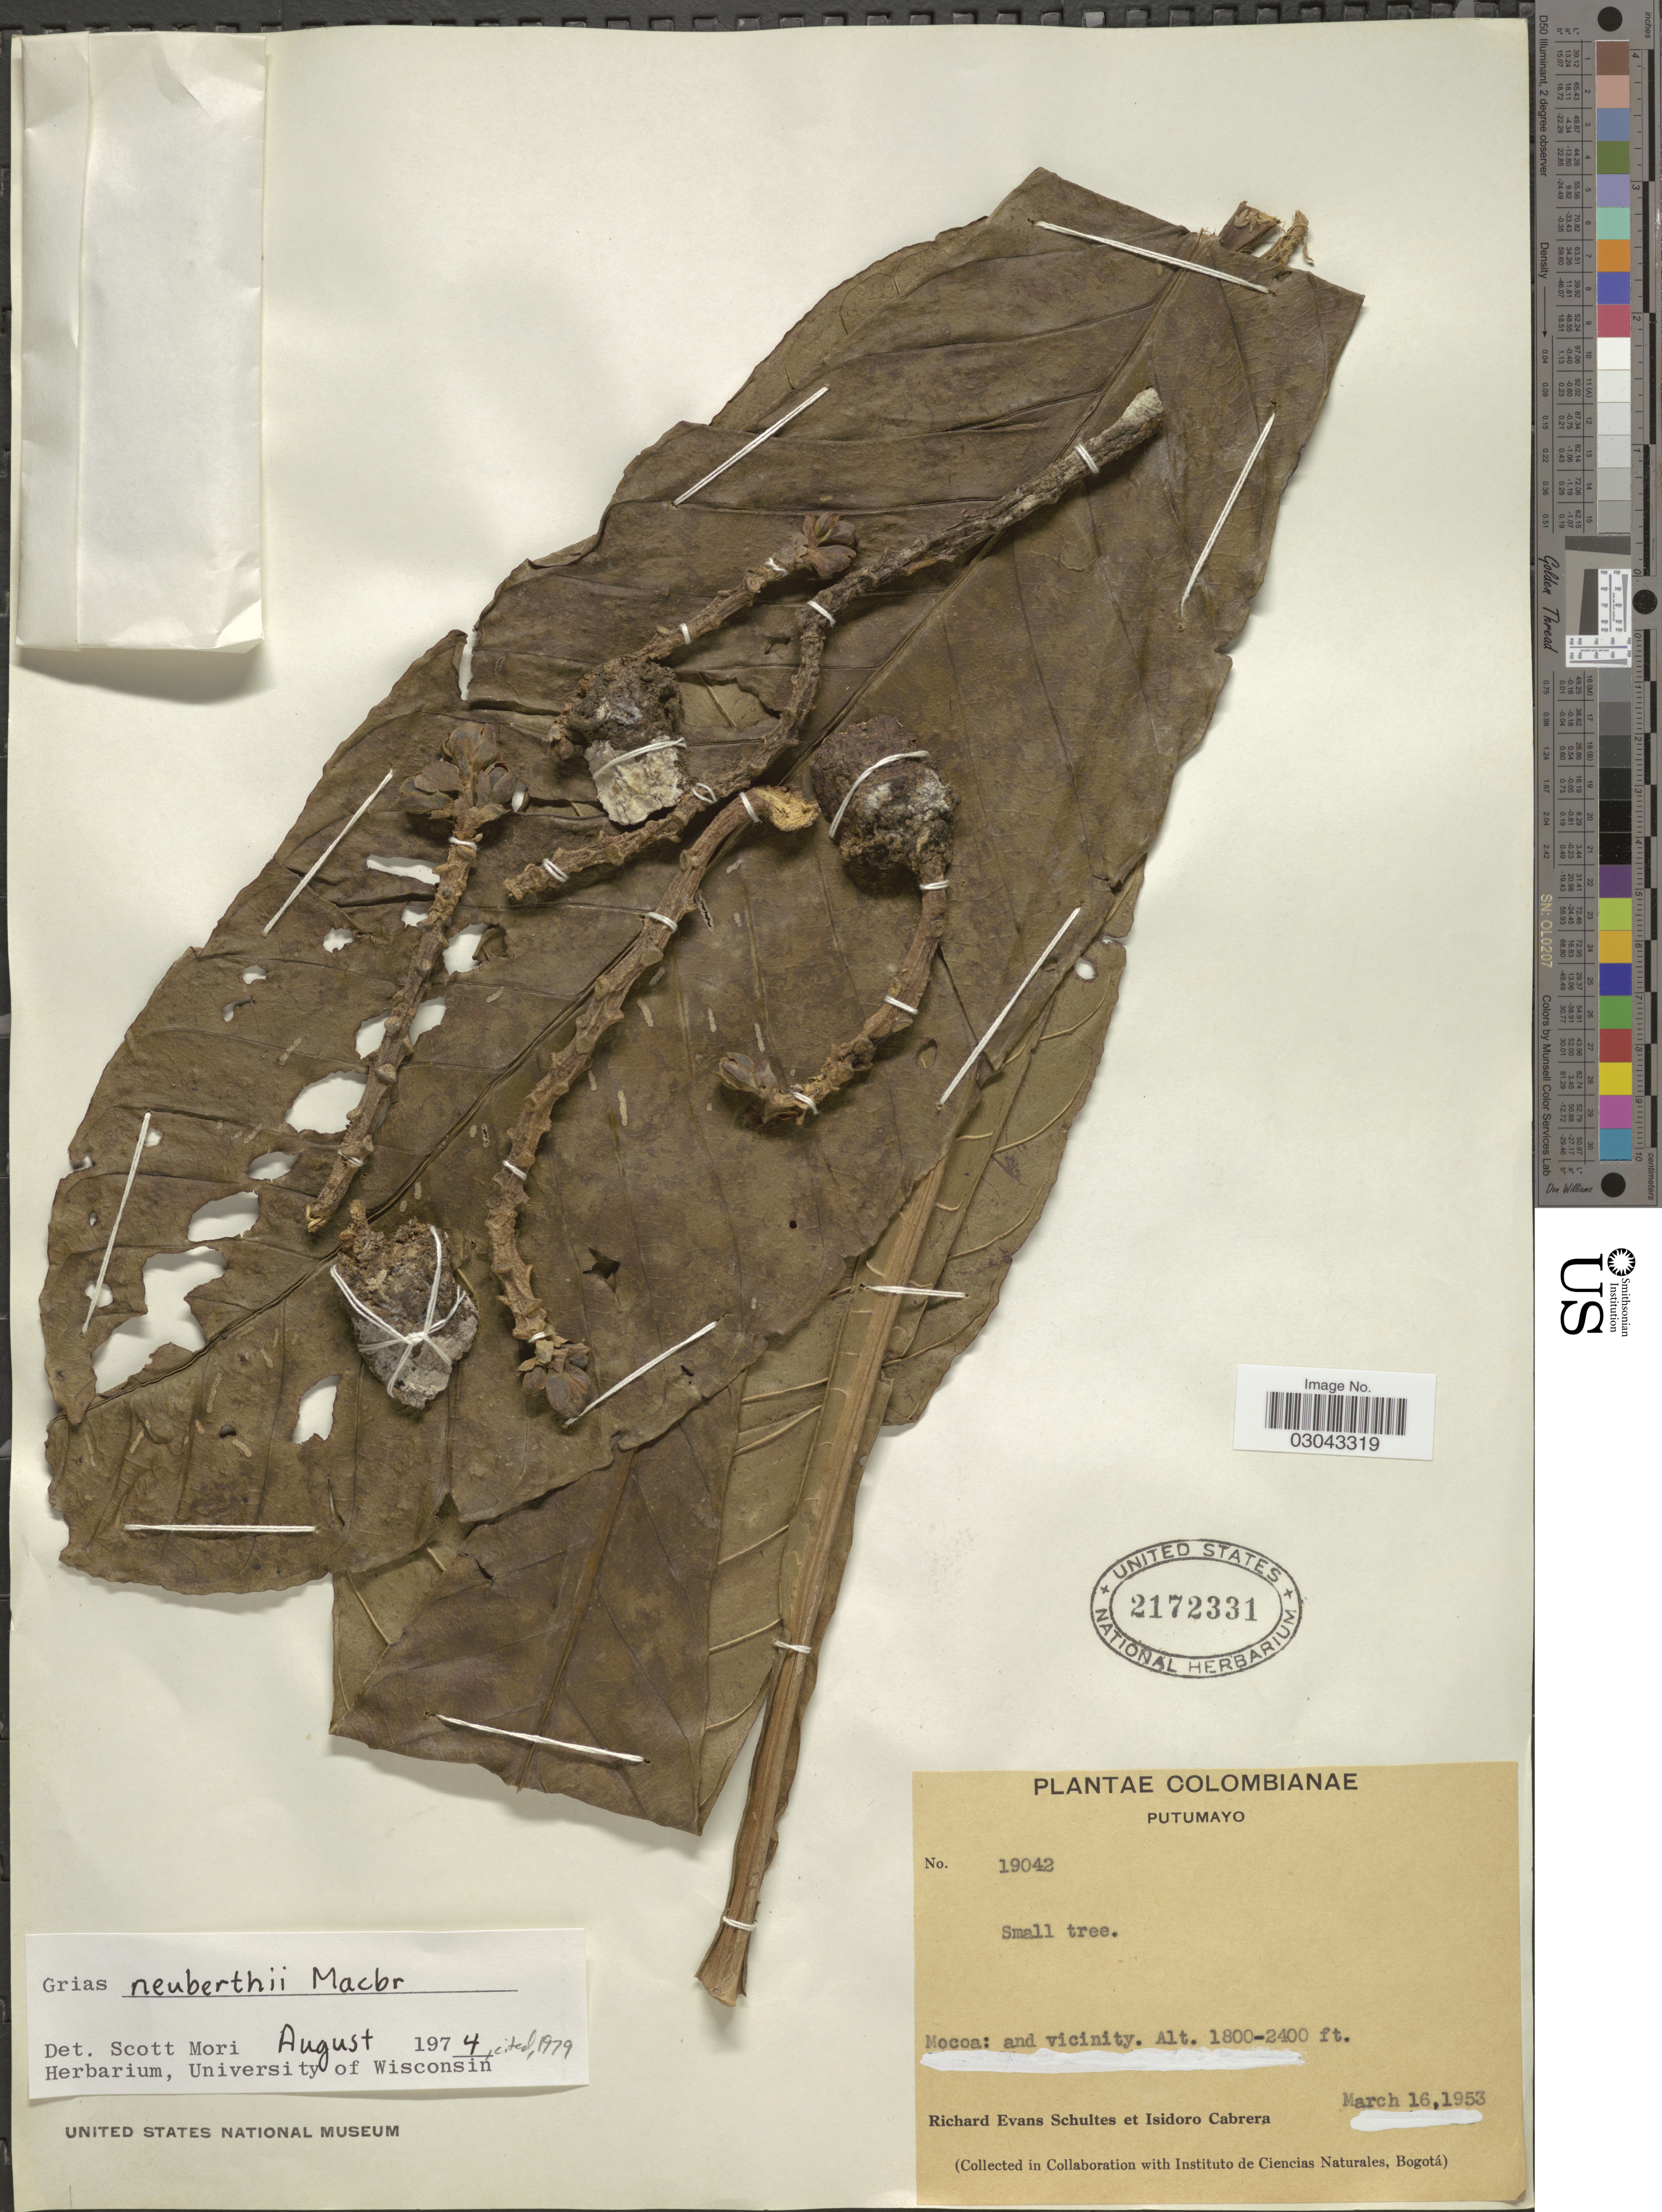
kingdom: Plantae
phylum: Tracheophyta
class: Magnoliopsida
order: Ericales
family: Lecythidaceae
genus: Grias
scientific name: Grias neuberthii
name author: J.F. Macbr.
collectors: R. E. Schultes & I. Cabrera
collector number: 19042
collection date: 1953-03-16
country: Colombia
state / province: Putumayo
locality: Mocoa: and vicinity.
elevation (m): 549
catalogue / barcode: US 2172331